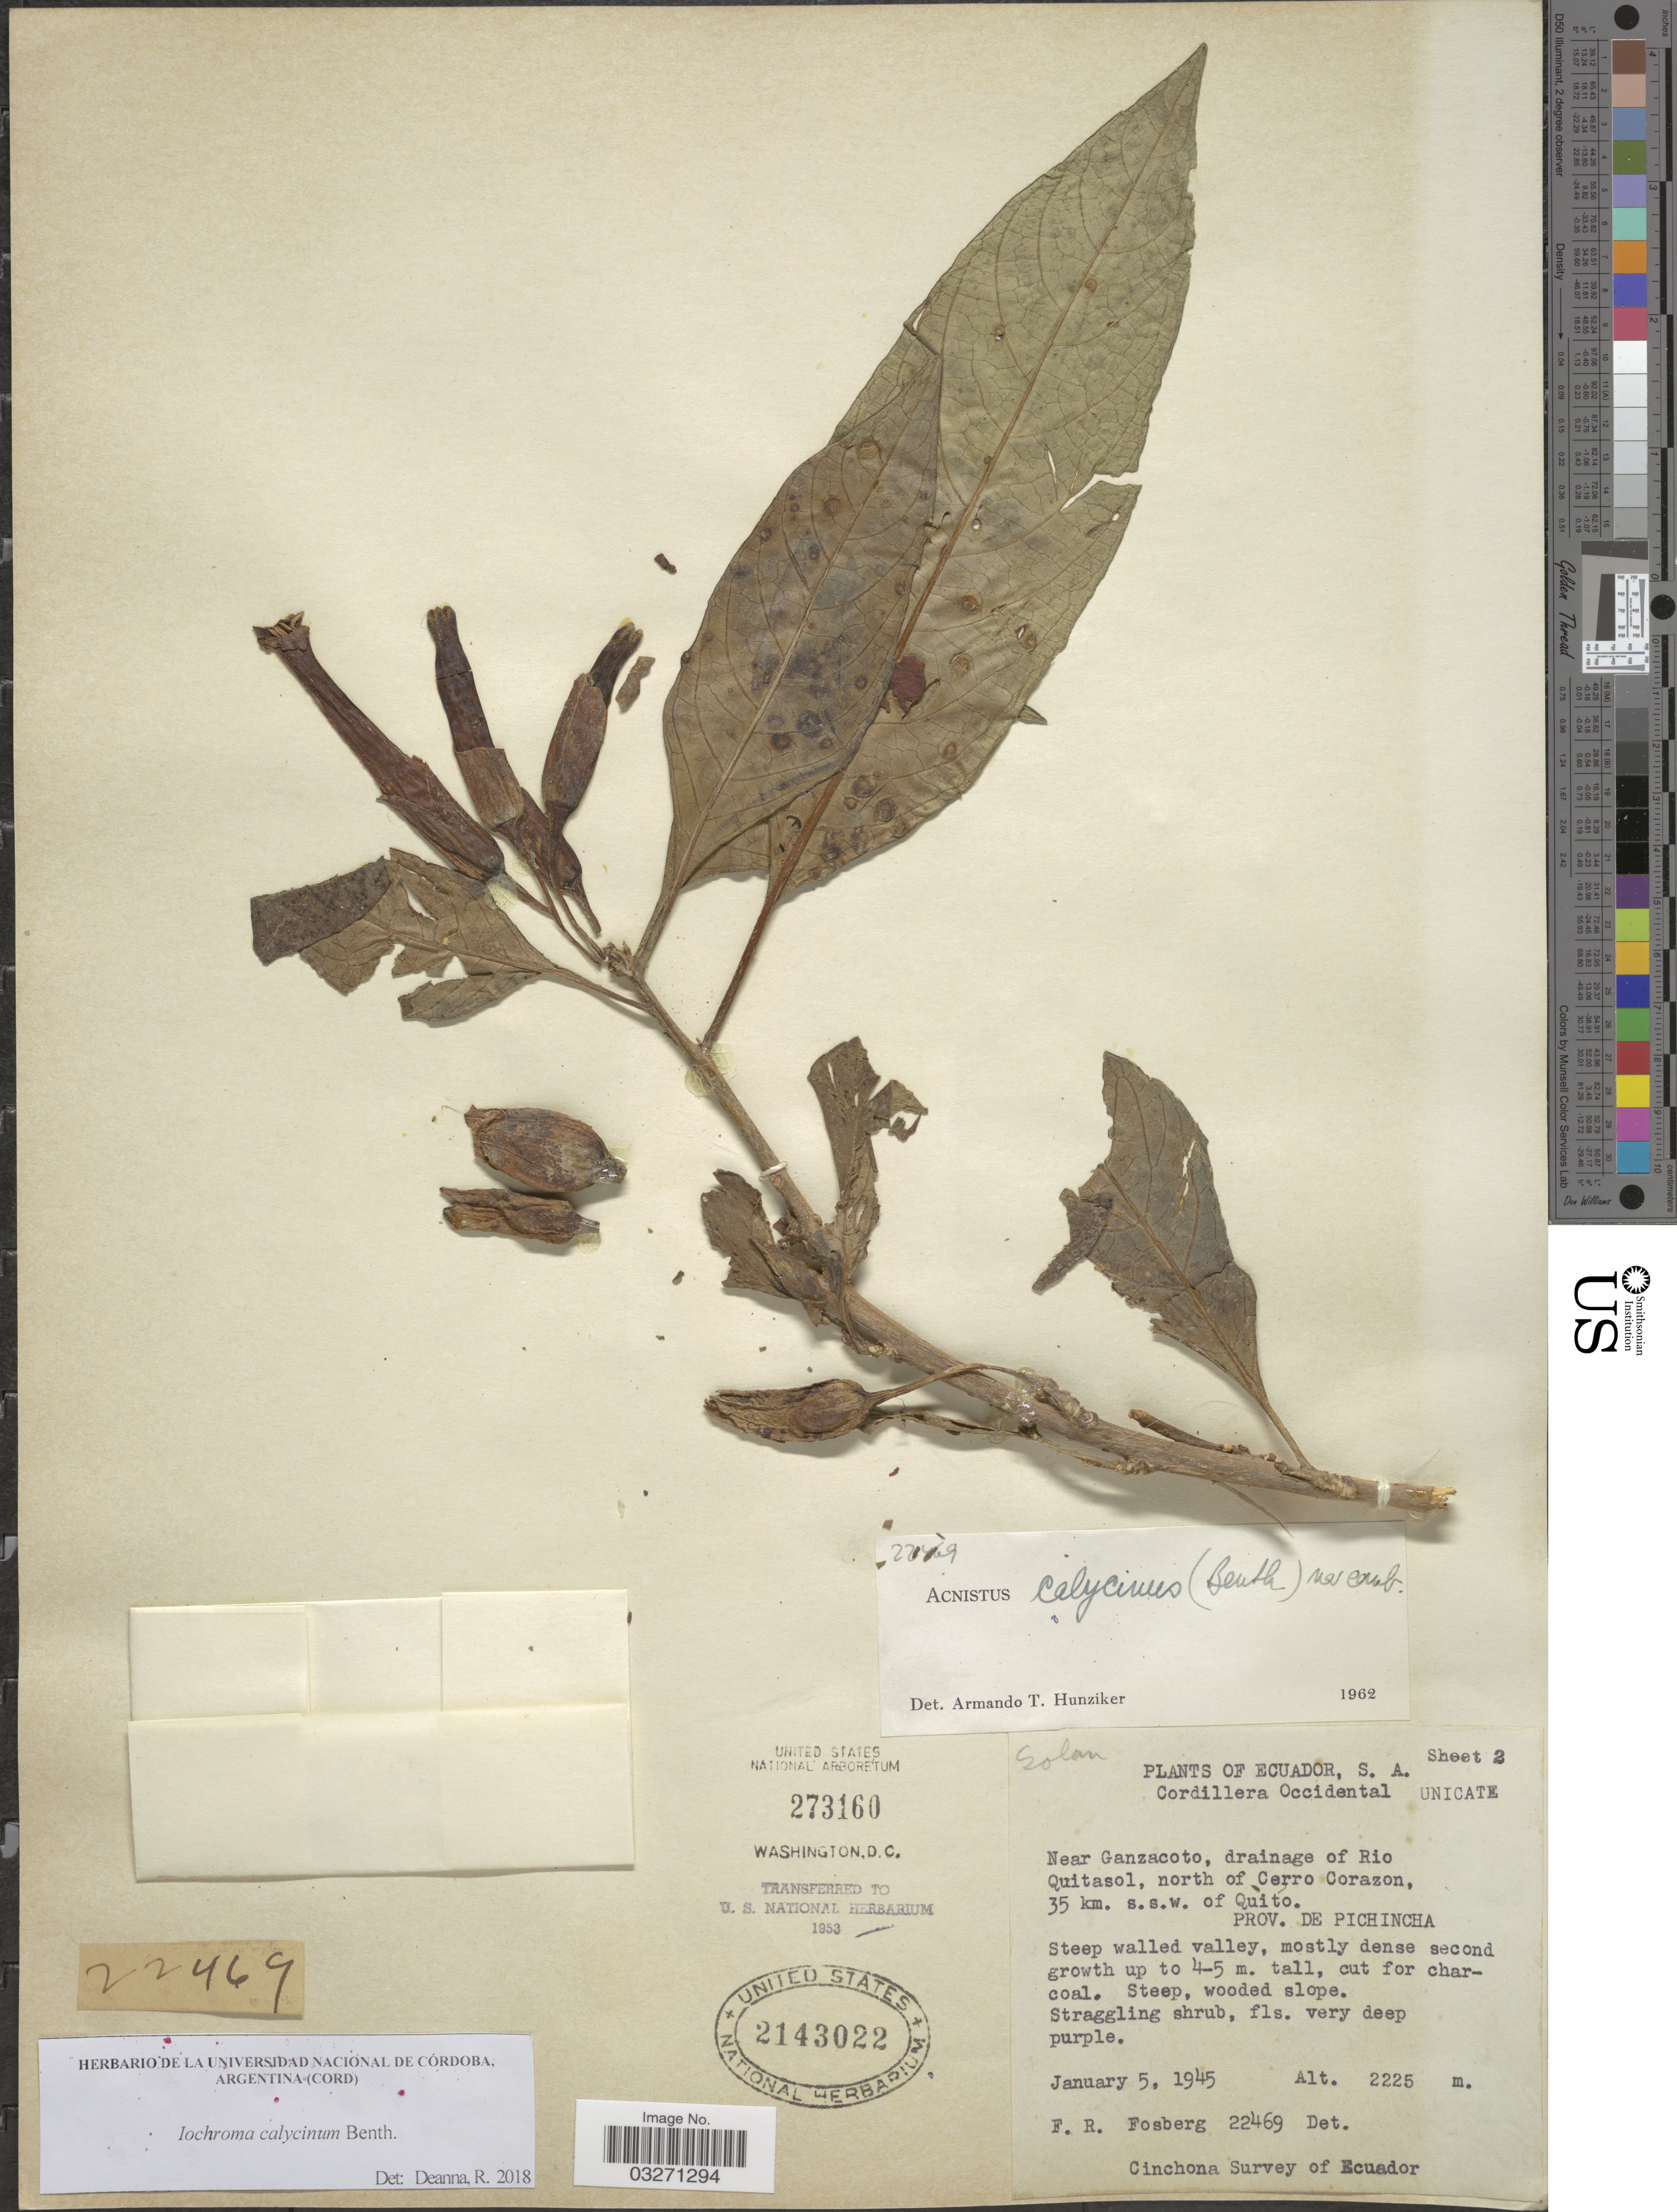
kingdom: Plantae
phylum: Tracheophyta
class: Magnoliopsida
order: Solanales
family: Solanaceae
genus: Iochroma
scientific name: Iochroma calycinum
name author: Benth.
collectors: F. R. Fosberg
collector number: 22469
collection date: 1945-01-05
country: Ecuador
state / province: Pichincha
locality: Cordillera Occidental, Near Ganzacoto, drainage of Rio Quitasol, north of Cerro Corazon, 35 km. s.s.w. of Quito.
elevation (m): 2225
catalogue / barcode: US 2143022